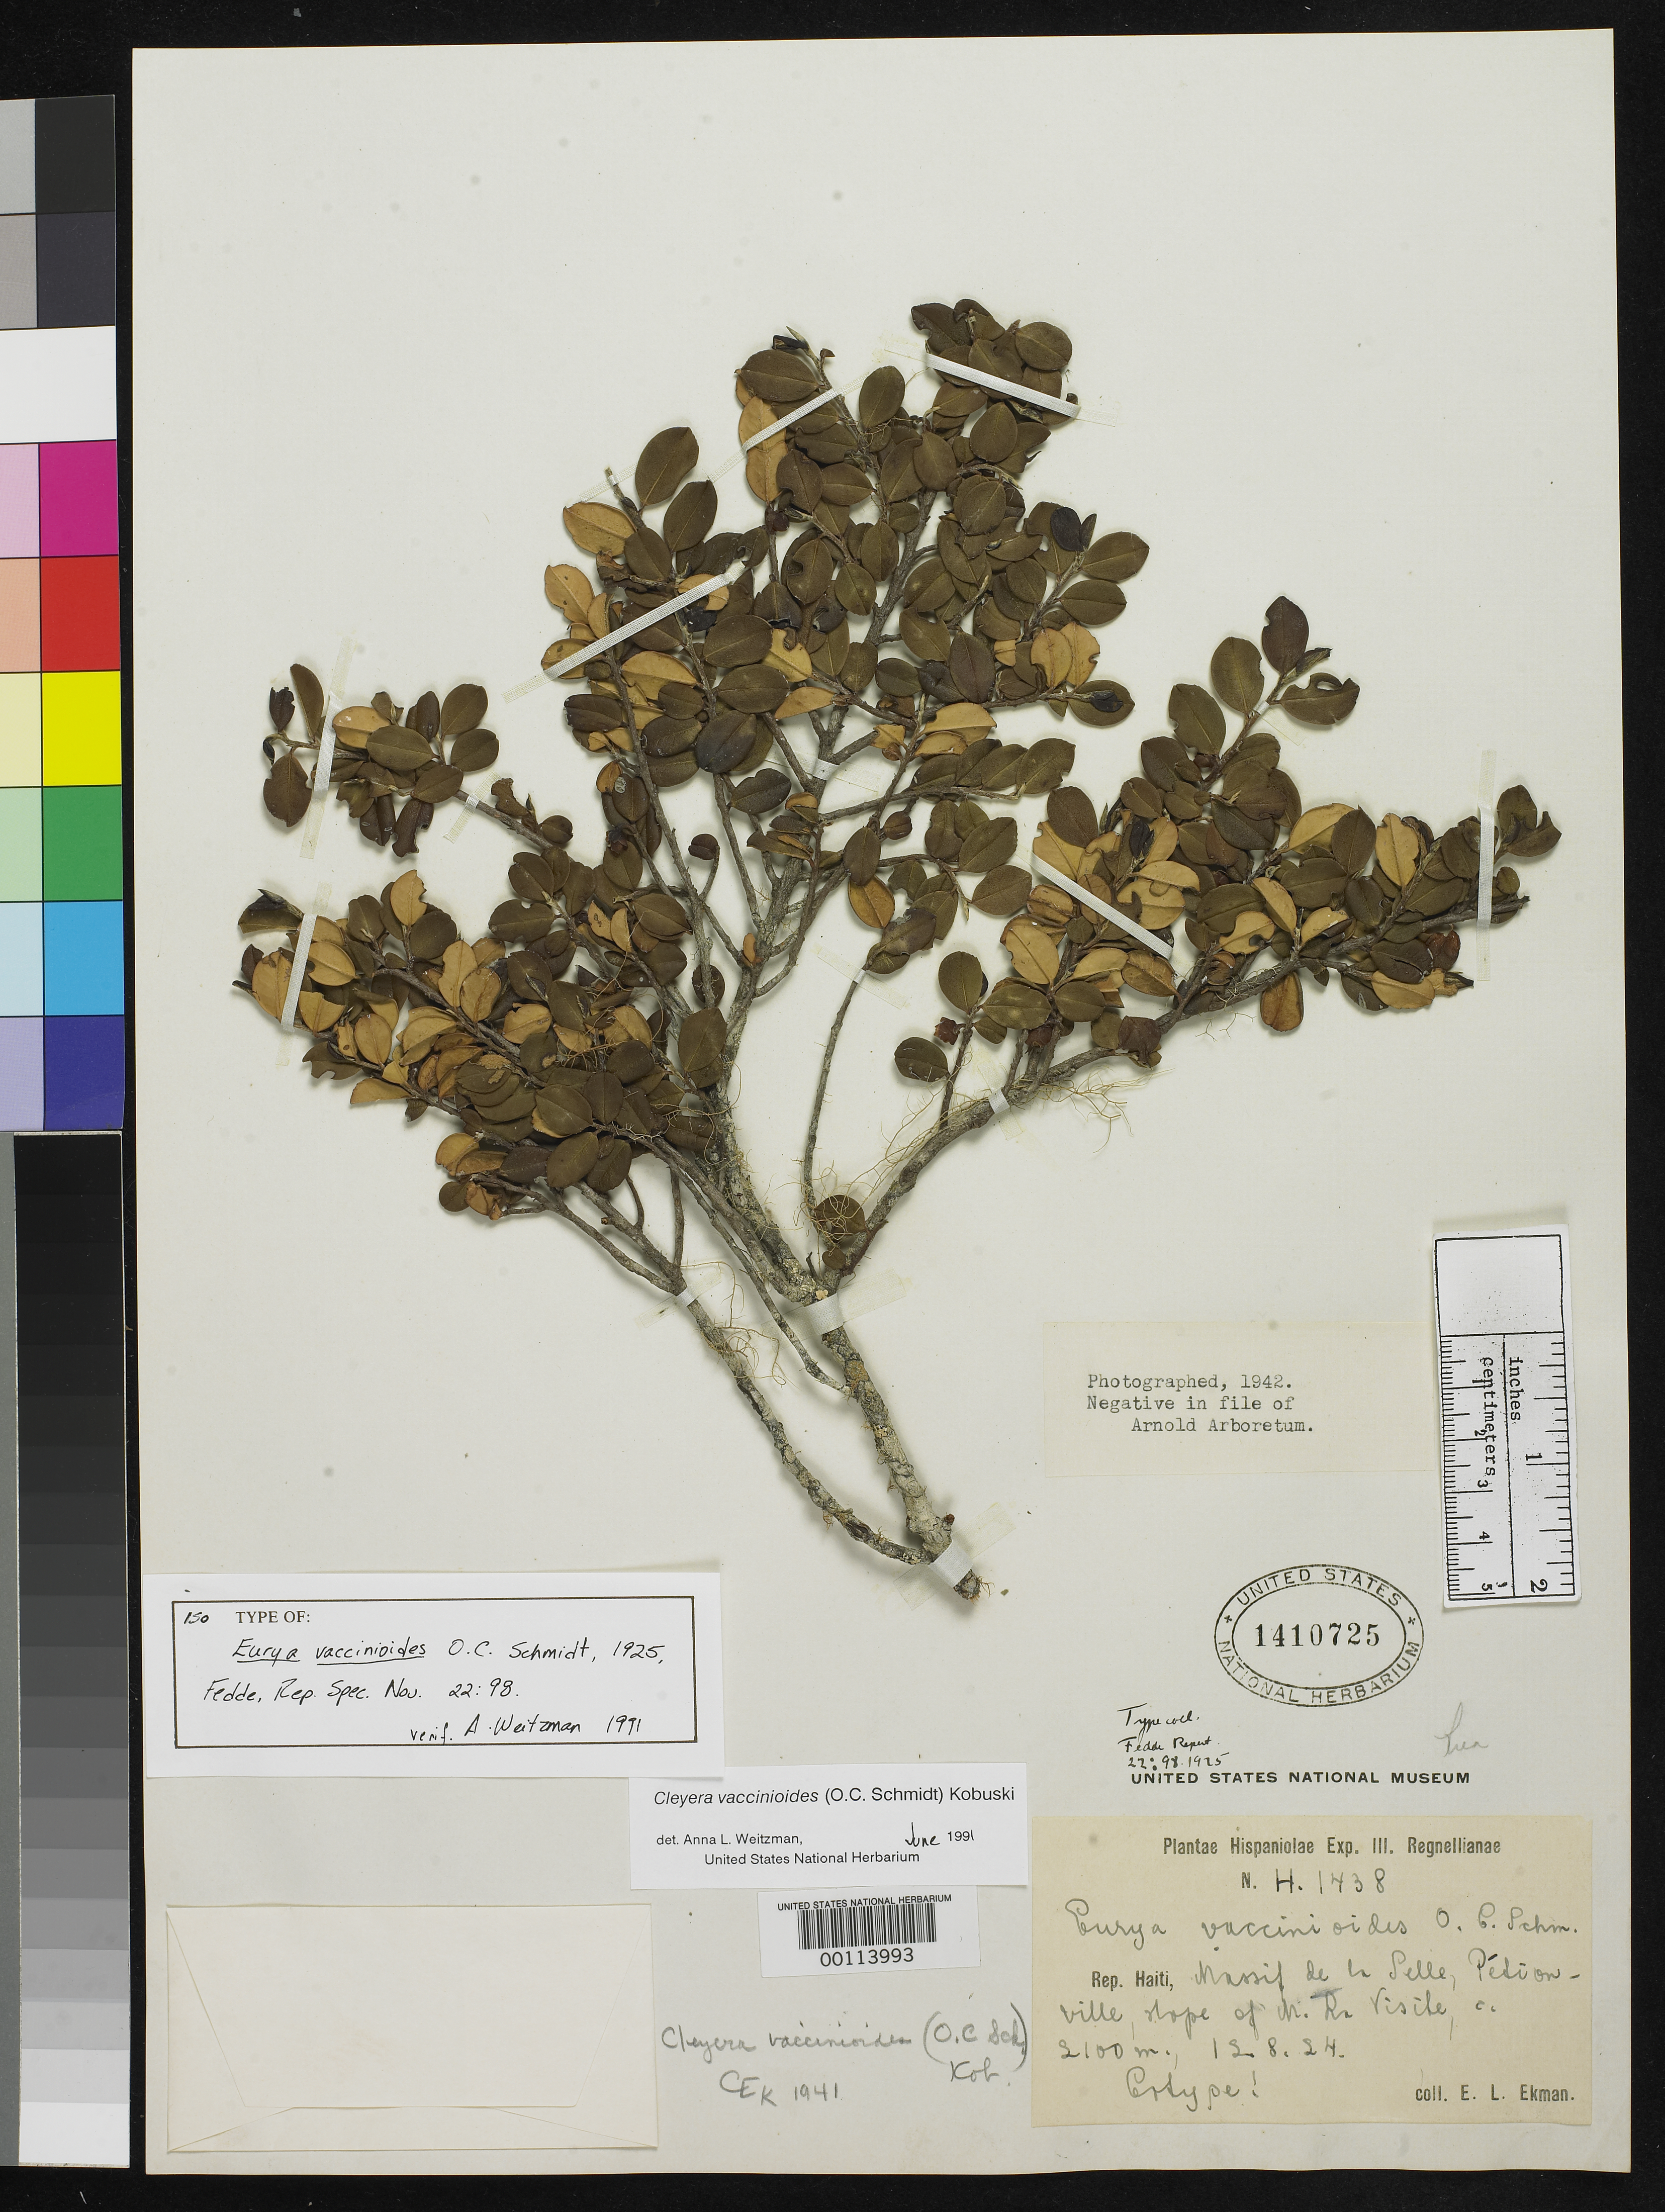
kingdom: Plantae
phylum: Tracheophyta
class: Magnoliopsida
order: Ericales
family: Pentaphylacaceae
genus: Eurya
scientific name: Eurya vaccinioides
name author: O.C. Schmidt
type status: Isotype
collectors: E. L. Ekman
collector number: H 1438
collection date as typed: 12 Aug 1924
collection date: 1924-08-12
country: Haiti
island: Hispaniola Island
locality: Massif de La Selle, Pétionville, slopes of M. [Morne] La Visite.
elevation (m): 2100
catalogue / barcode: US 1410725